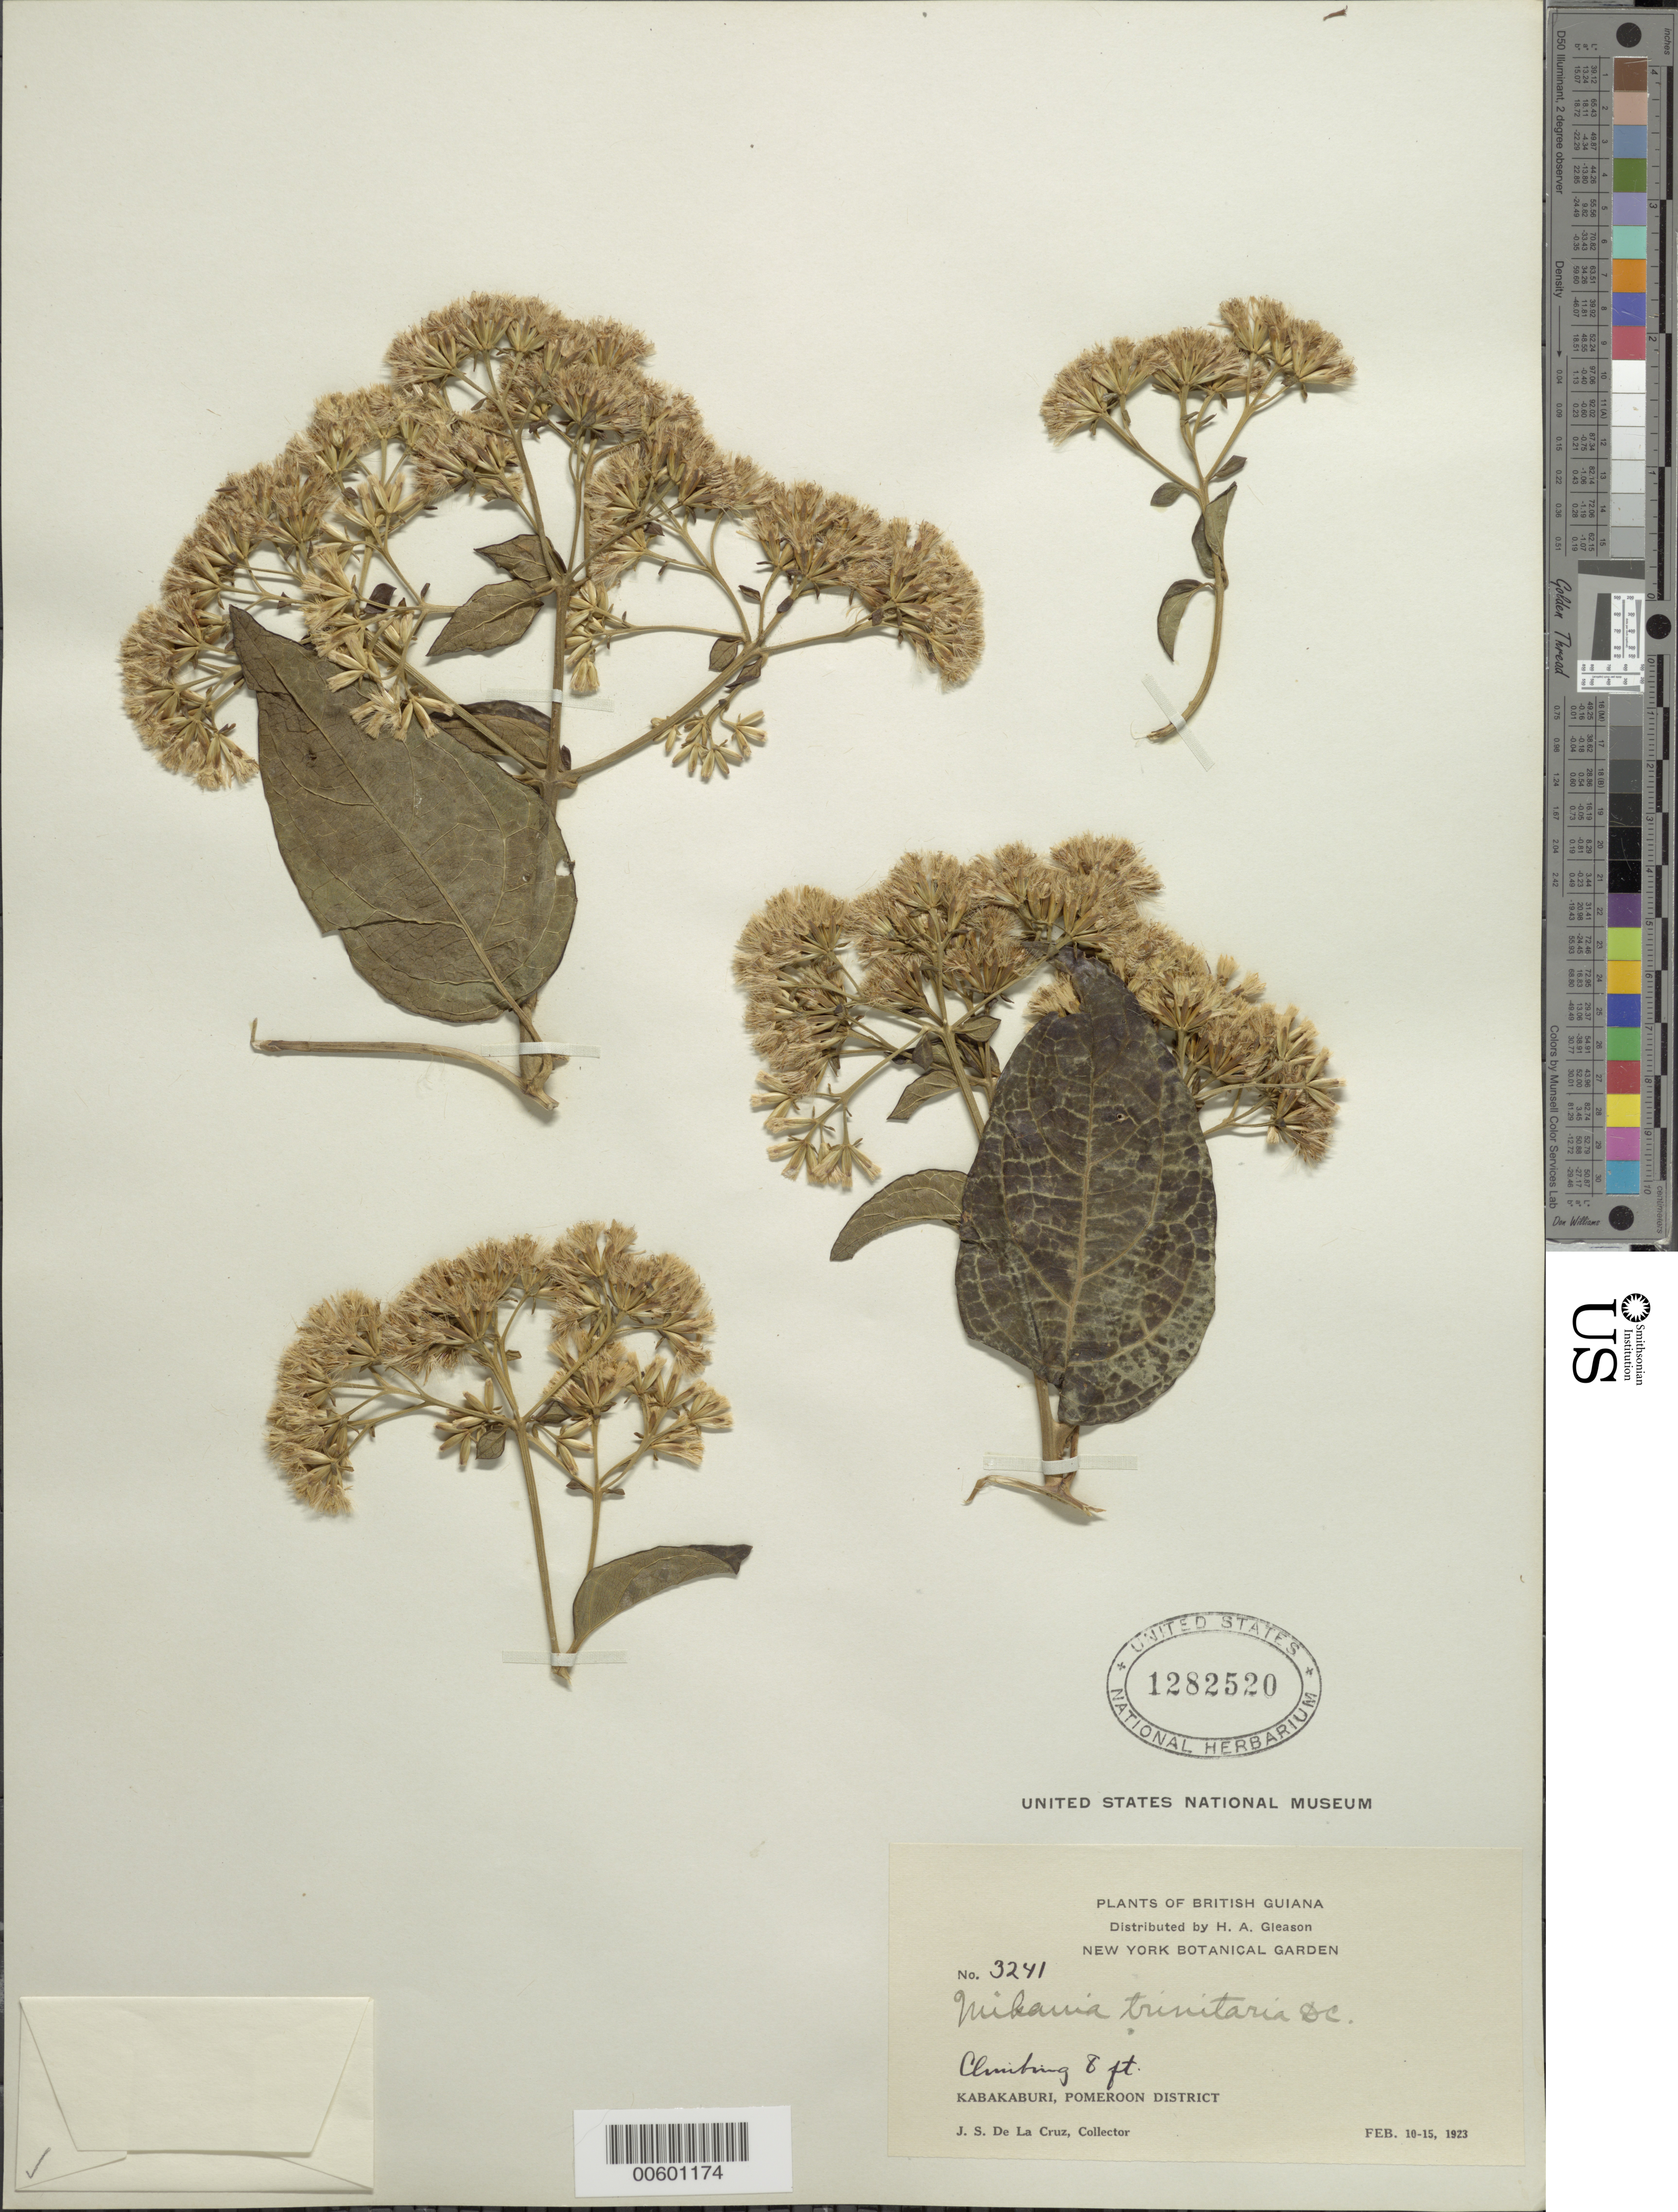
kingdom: Plantae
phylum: Tracheophyta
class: Magnoliopsida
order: Asterales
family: Asteraceae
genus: Mikania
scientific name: Mikania trinitaria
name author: DC.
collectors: J. S. de la Cruz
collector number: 3241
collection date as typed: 10-Feb-23 to 15-Feb-23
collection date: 1923-02-10/1923-02-15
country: Guyana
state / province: Pomeroon-Supenaam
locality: Kabakaburi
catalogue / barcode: US 1282520